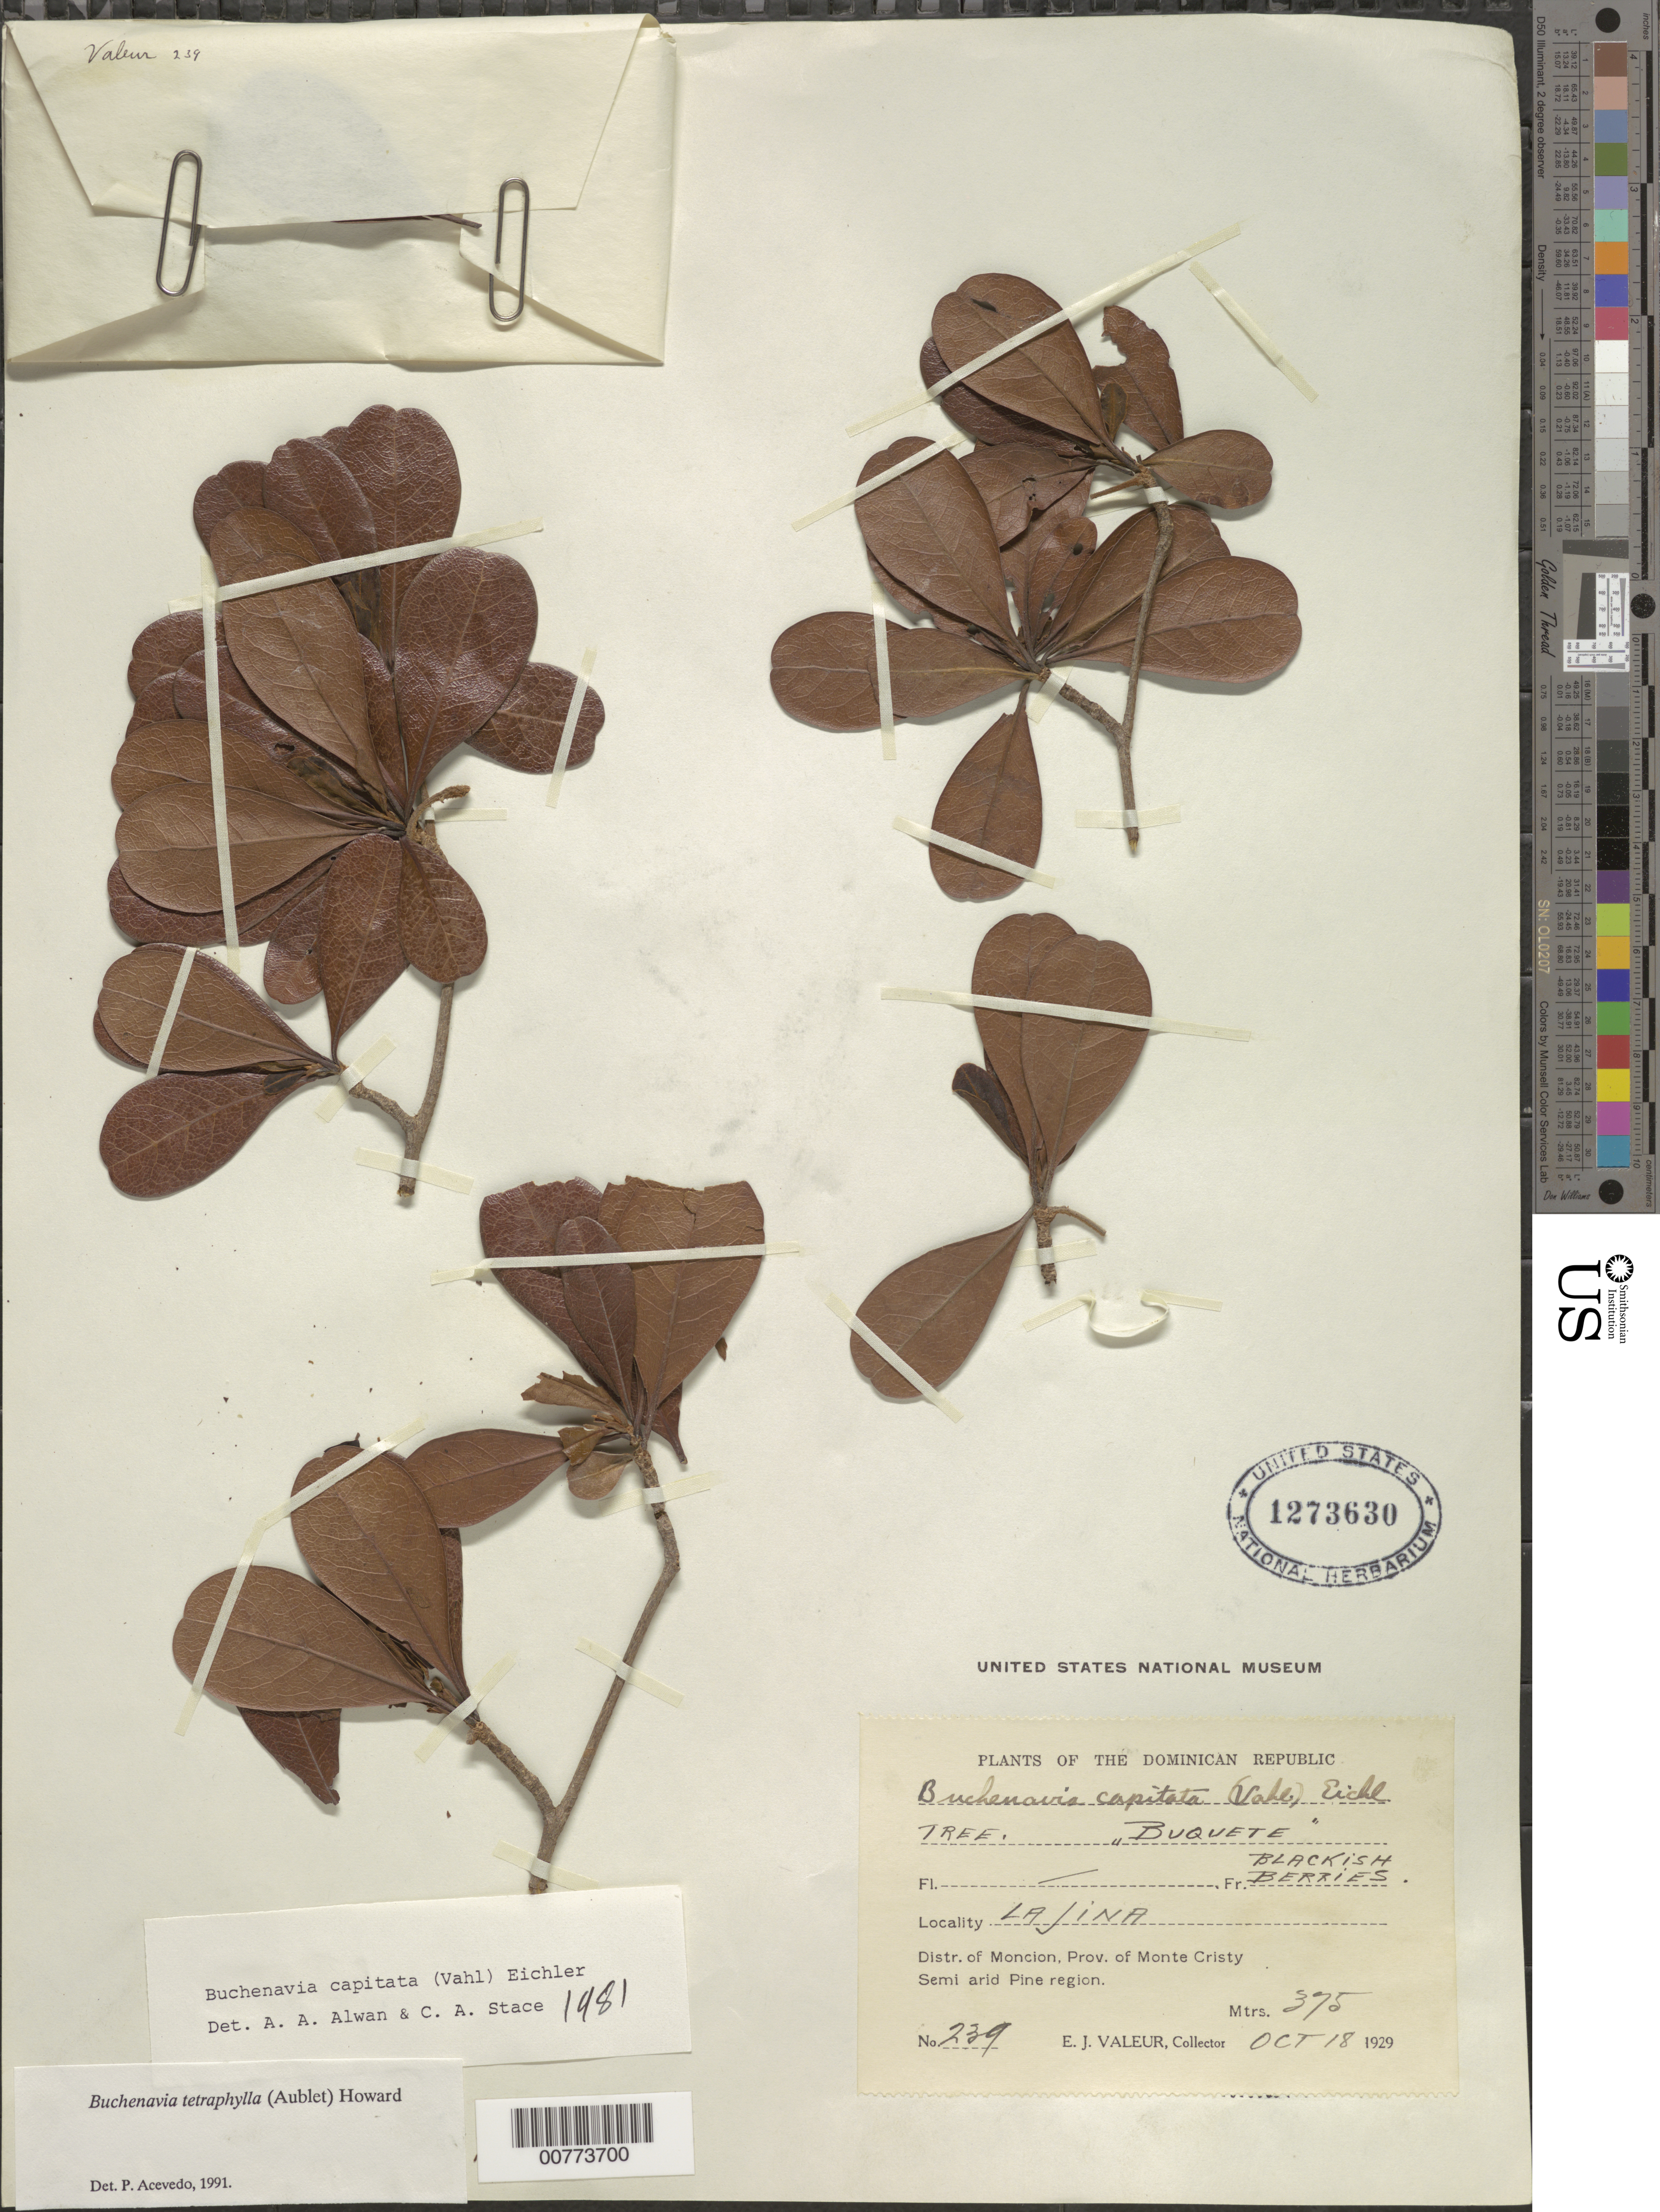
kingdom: Plantae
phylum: Tracheophyta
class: Magnoliopsida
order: Myrtales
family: Combretaceae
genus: Terminalia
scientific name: Terminalia tetraphylla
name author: (Aubl.) Gere & Boatwr.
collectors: E. Valeur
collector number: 239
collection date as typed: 18 Oct 1929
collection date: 1929-10-18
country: Dominican Republic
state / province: Monte Cristi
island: Hispaniola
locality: Distr. of Monción, locality of Lajina.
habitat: Semi arid pine region.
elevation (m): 375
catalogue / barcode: US 1273630